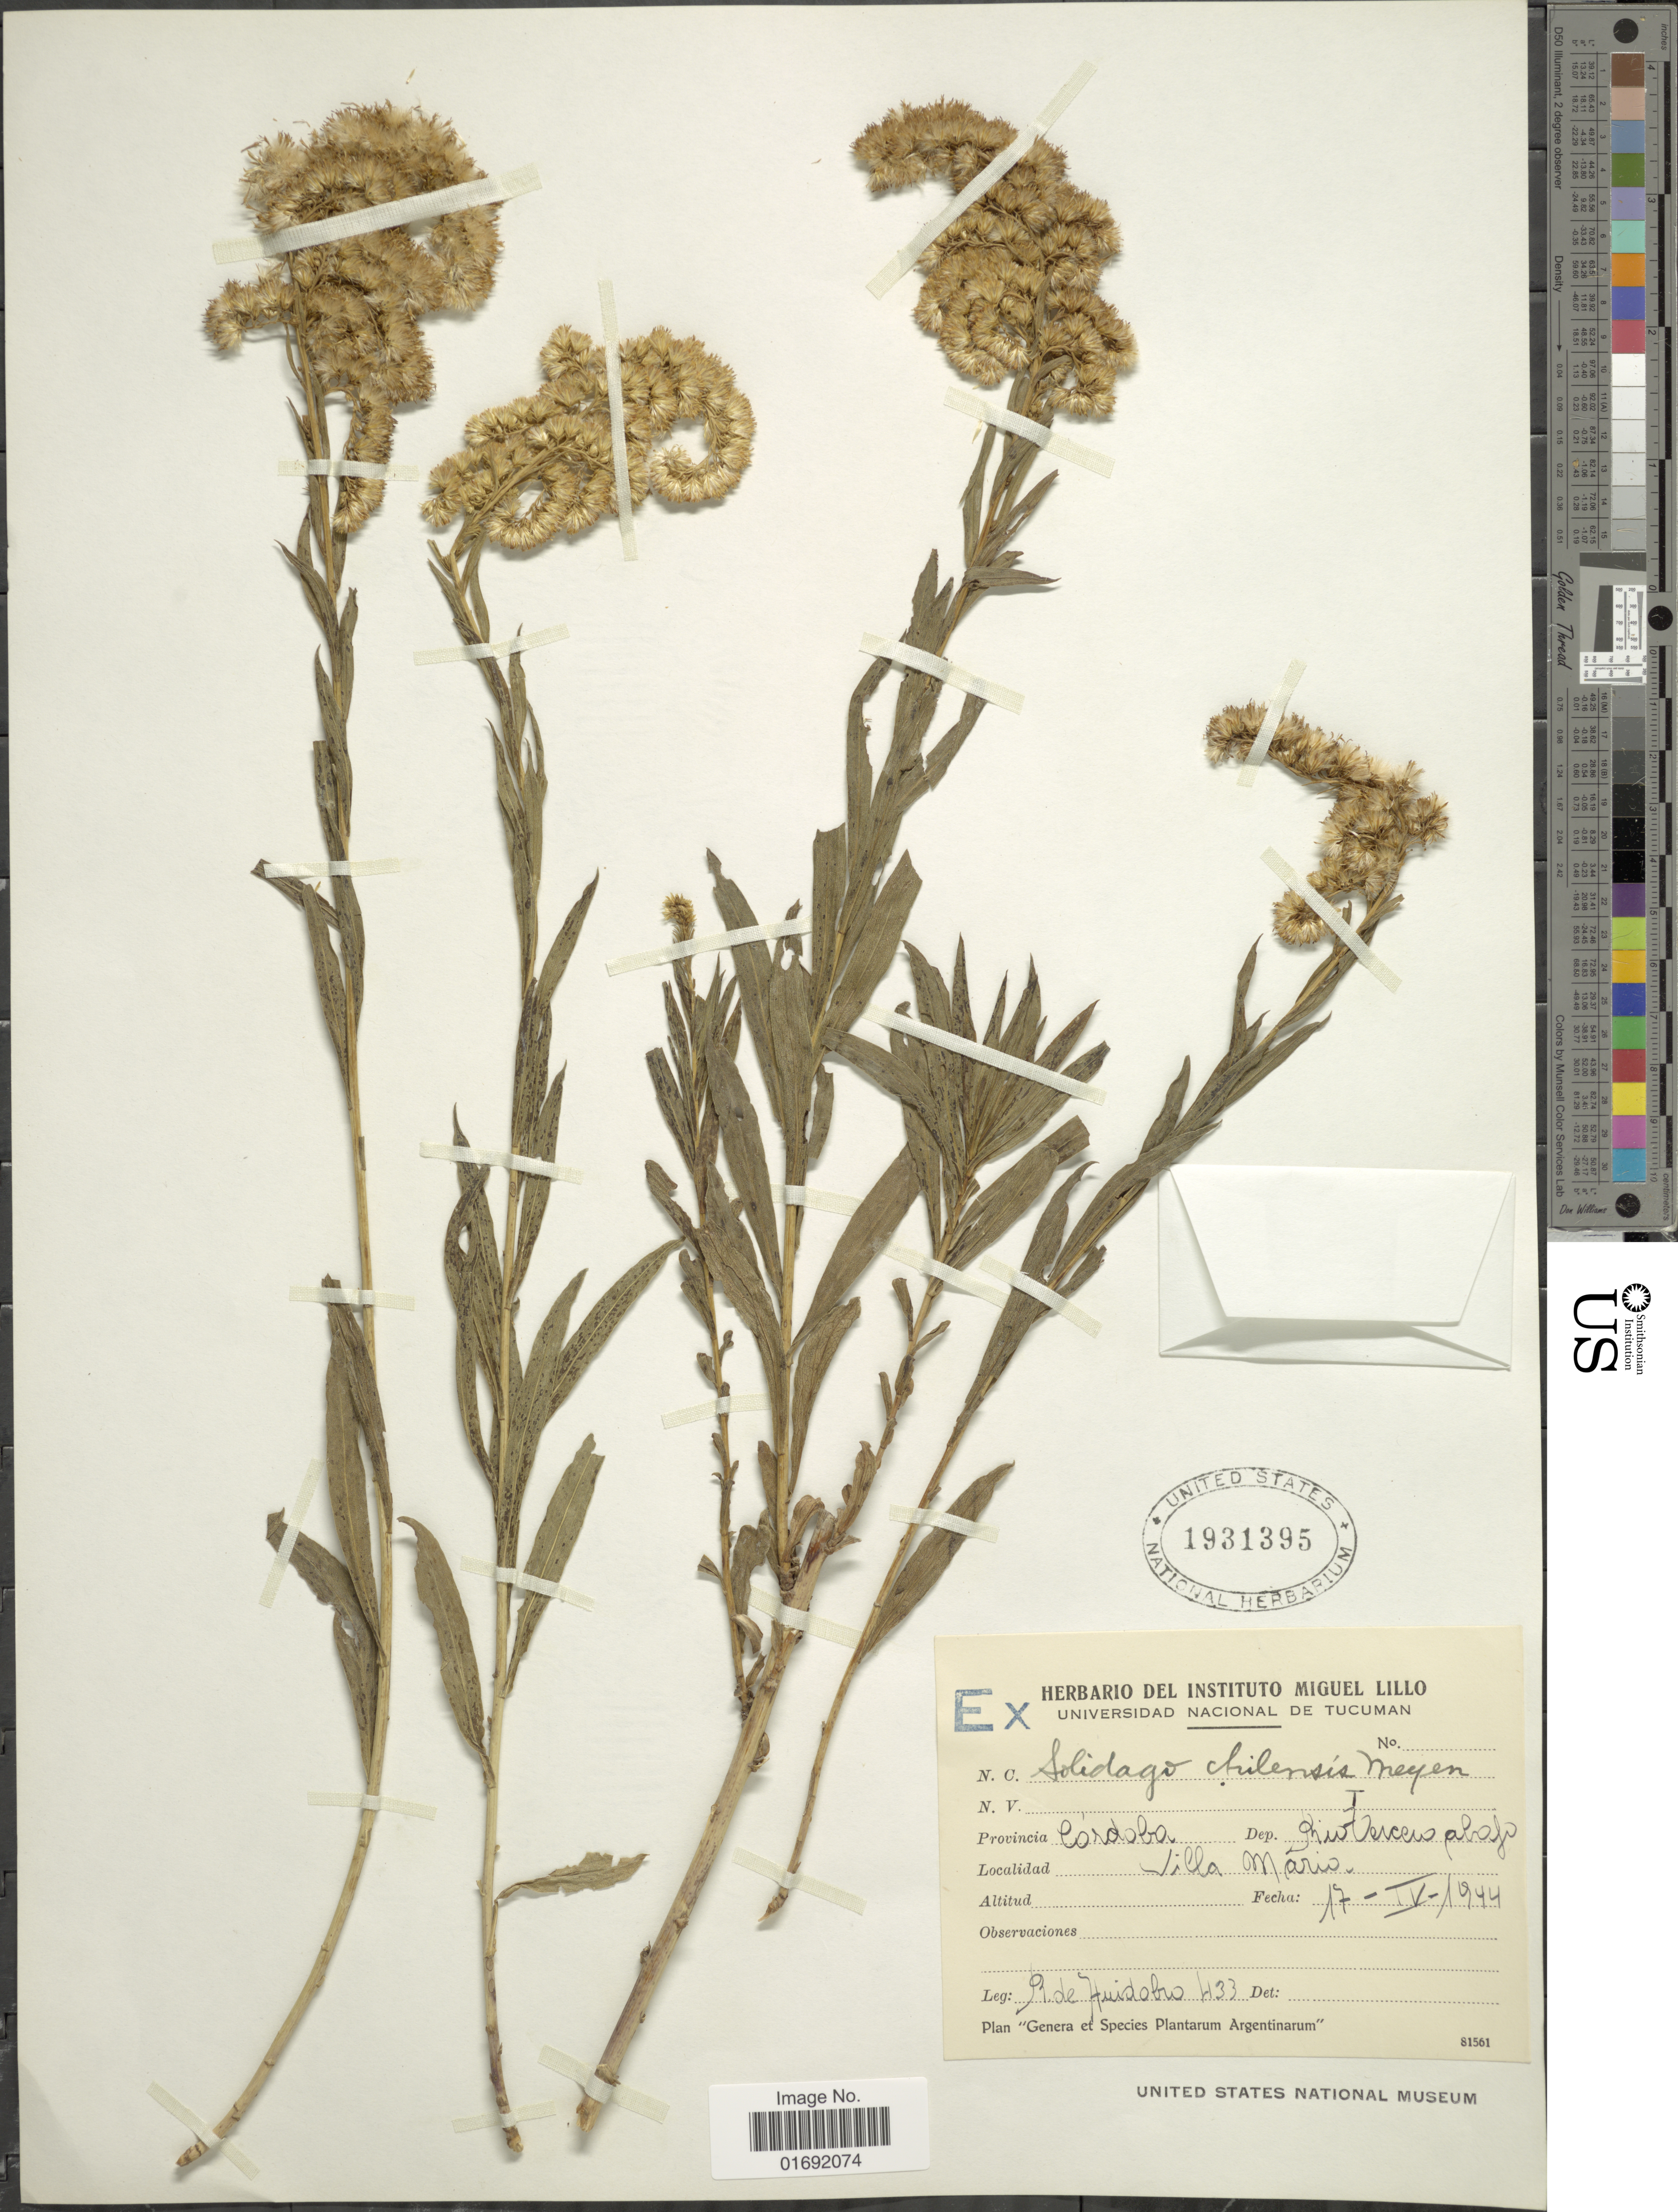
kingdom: Plantae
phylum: Tracheophyta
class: Magnoliopsida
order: Asterales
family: Asteraceae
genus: Solidago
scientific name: Solidago chilensis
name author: Meyen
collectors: H. De Huidobru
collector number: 433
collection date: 1944-04-17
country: Argentina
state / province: Cordoba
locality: Dep. Rio Verceio abajo, Villa Mario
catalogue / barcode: US 1931395